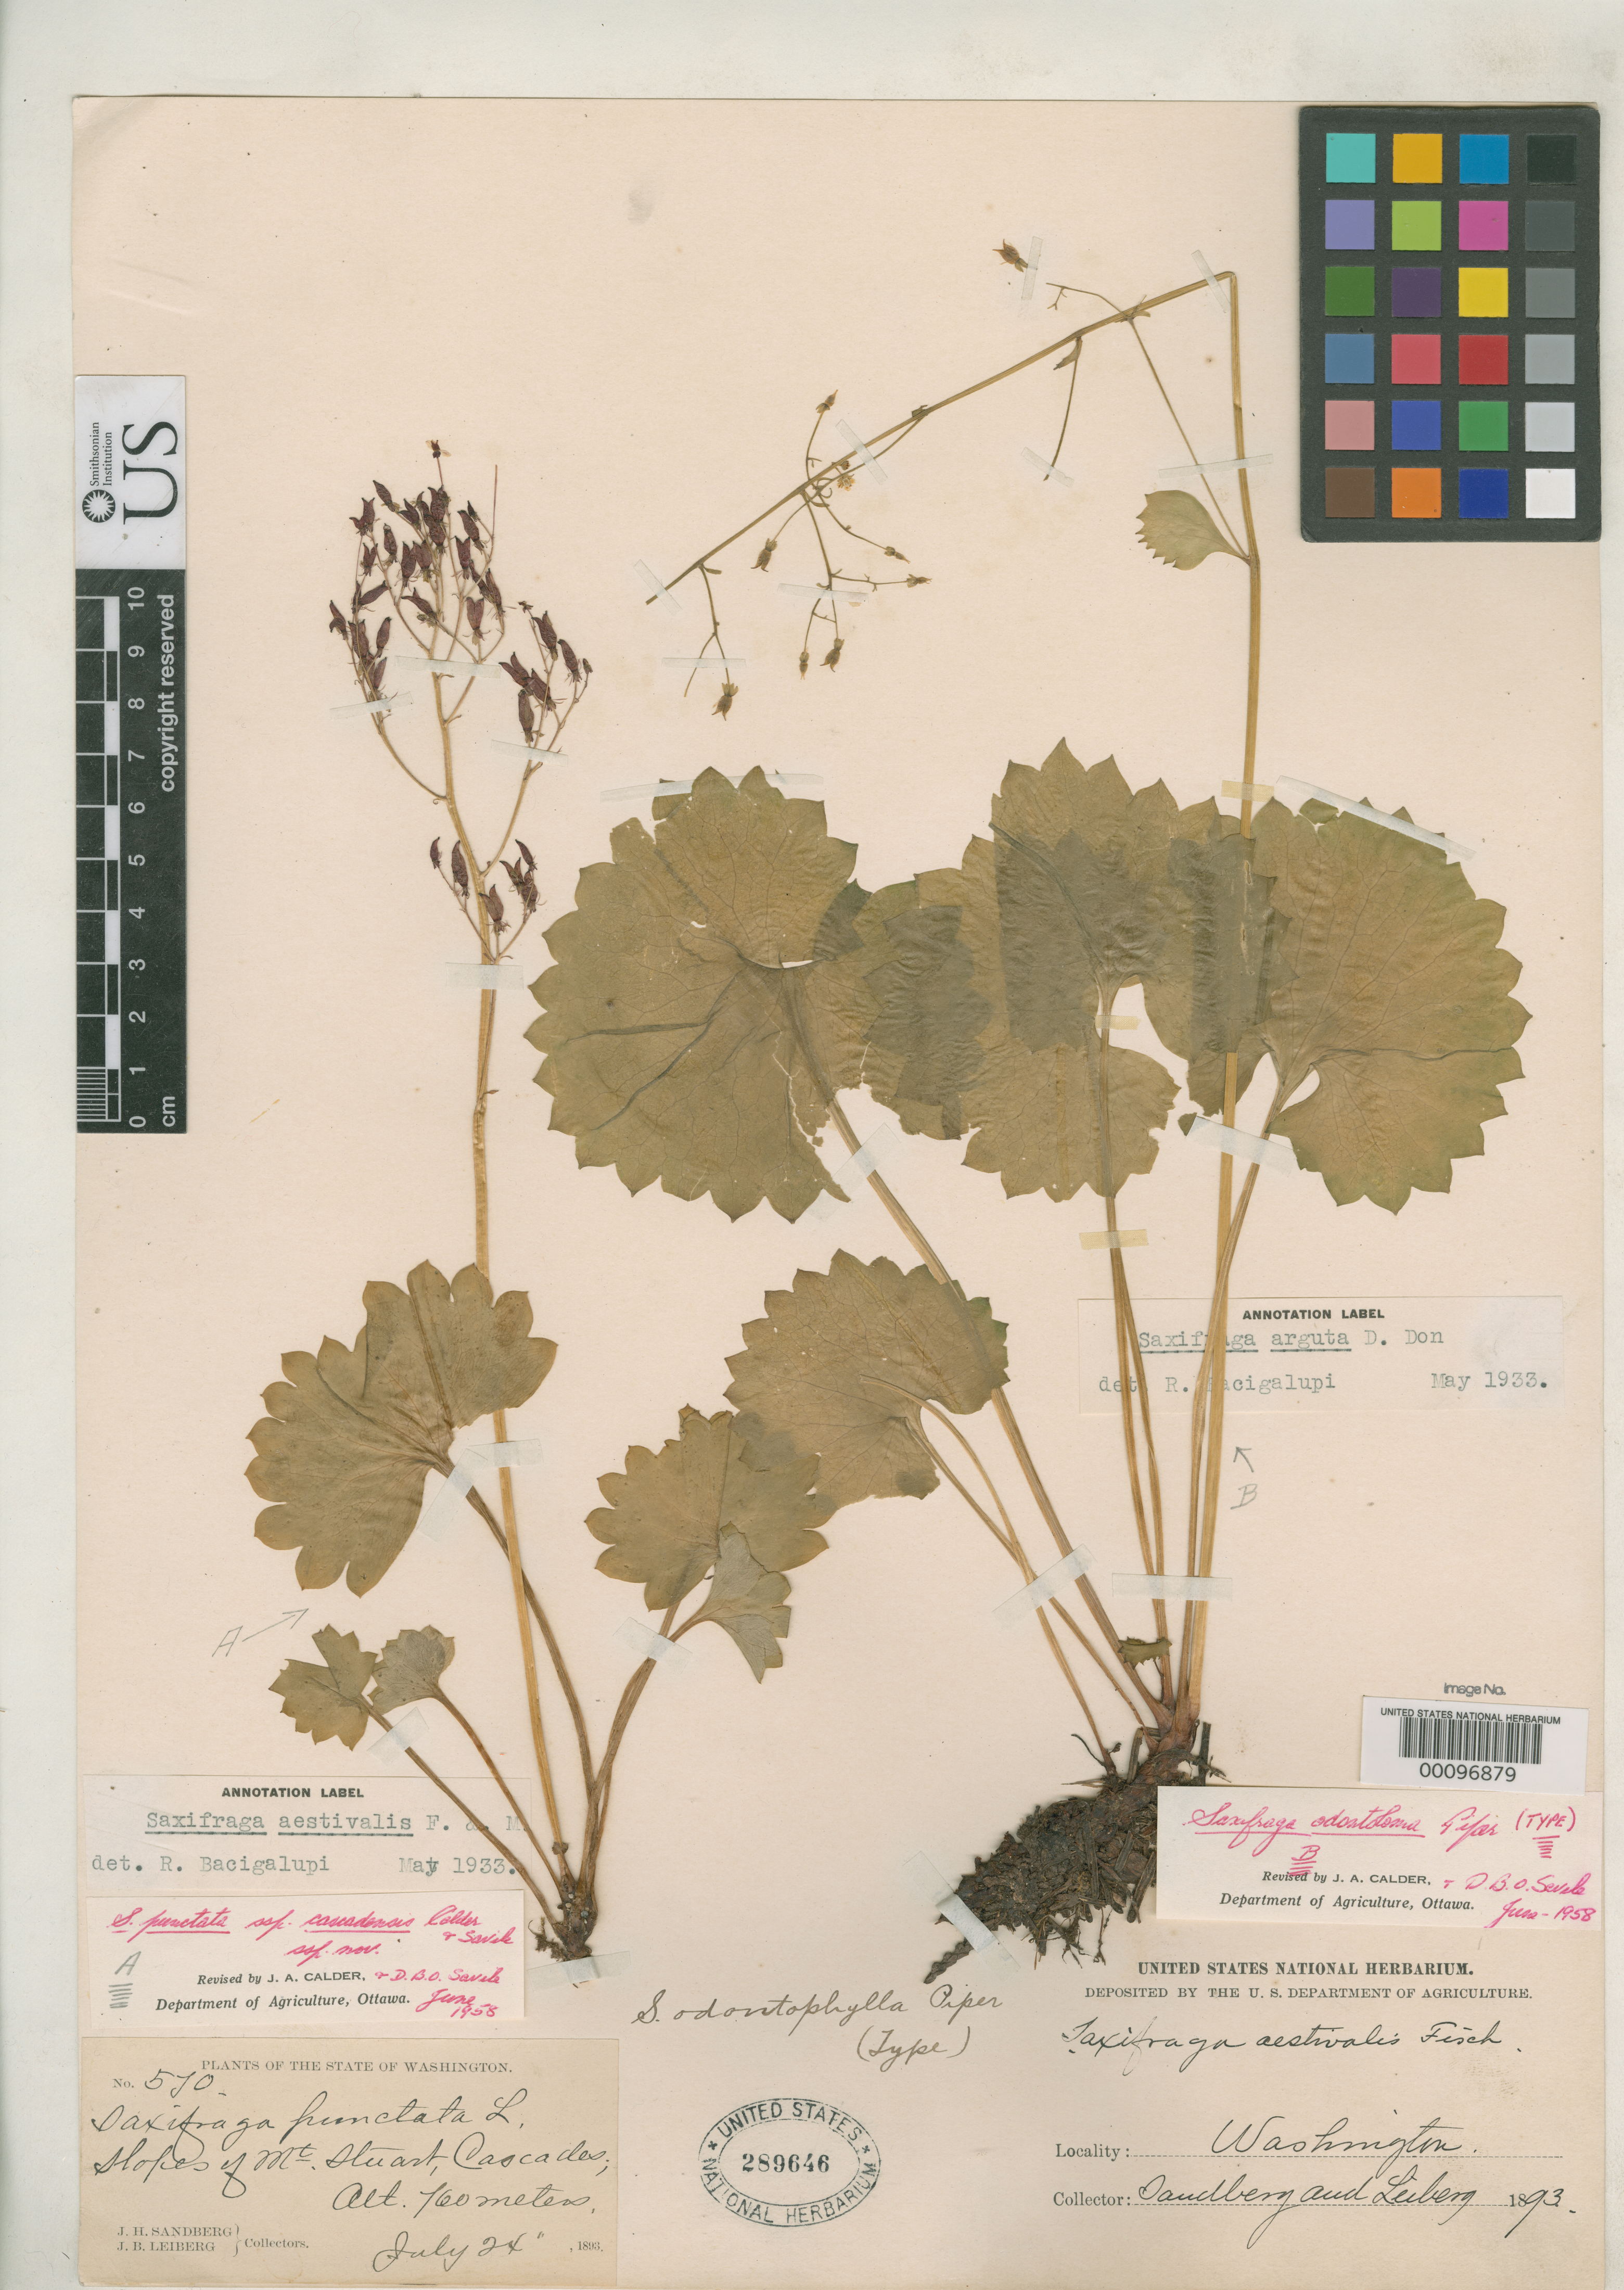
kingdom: Plantae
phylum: Tracheophyta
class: Magnoliopsida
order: Saxifragales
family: Saxifragaceae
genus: Saxifraga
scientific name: Saxifraga odontophylla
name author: Piper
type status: Holotype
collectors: J. H. Sandberg & J. Leiberg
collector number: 570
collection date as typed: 24 Jul 1893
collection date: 1893-07-24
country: United States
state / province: Washington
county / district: Chelan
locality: Mt. Stuart.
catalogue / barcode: US 289646